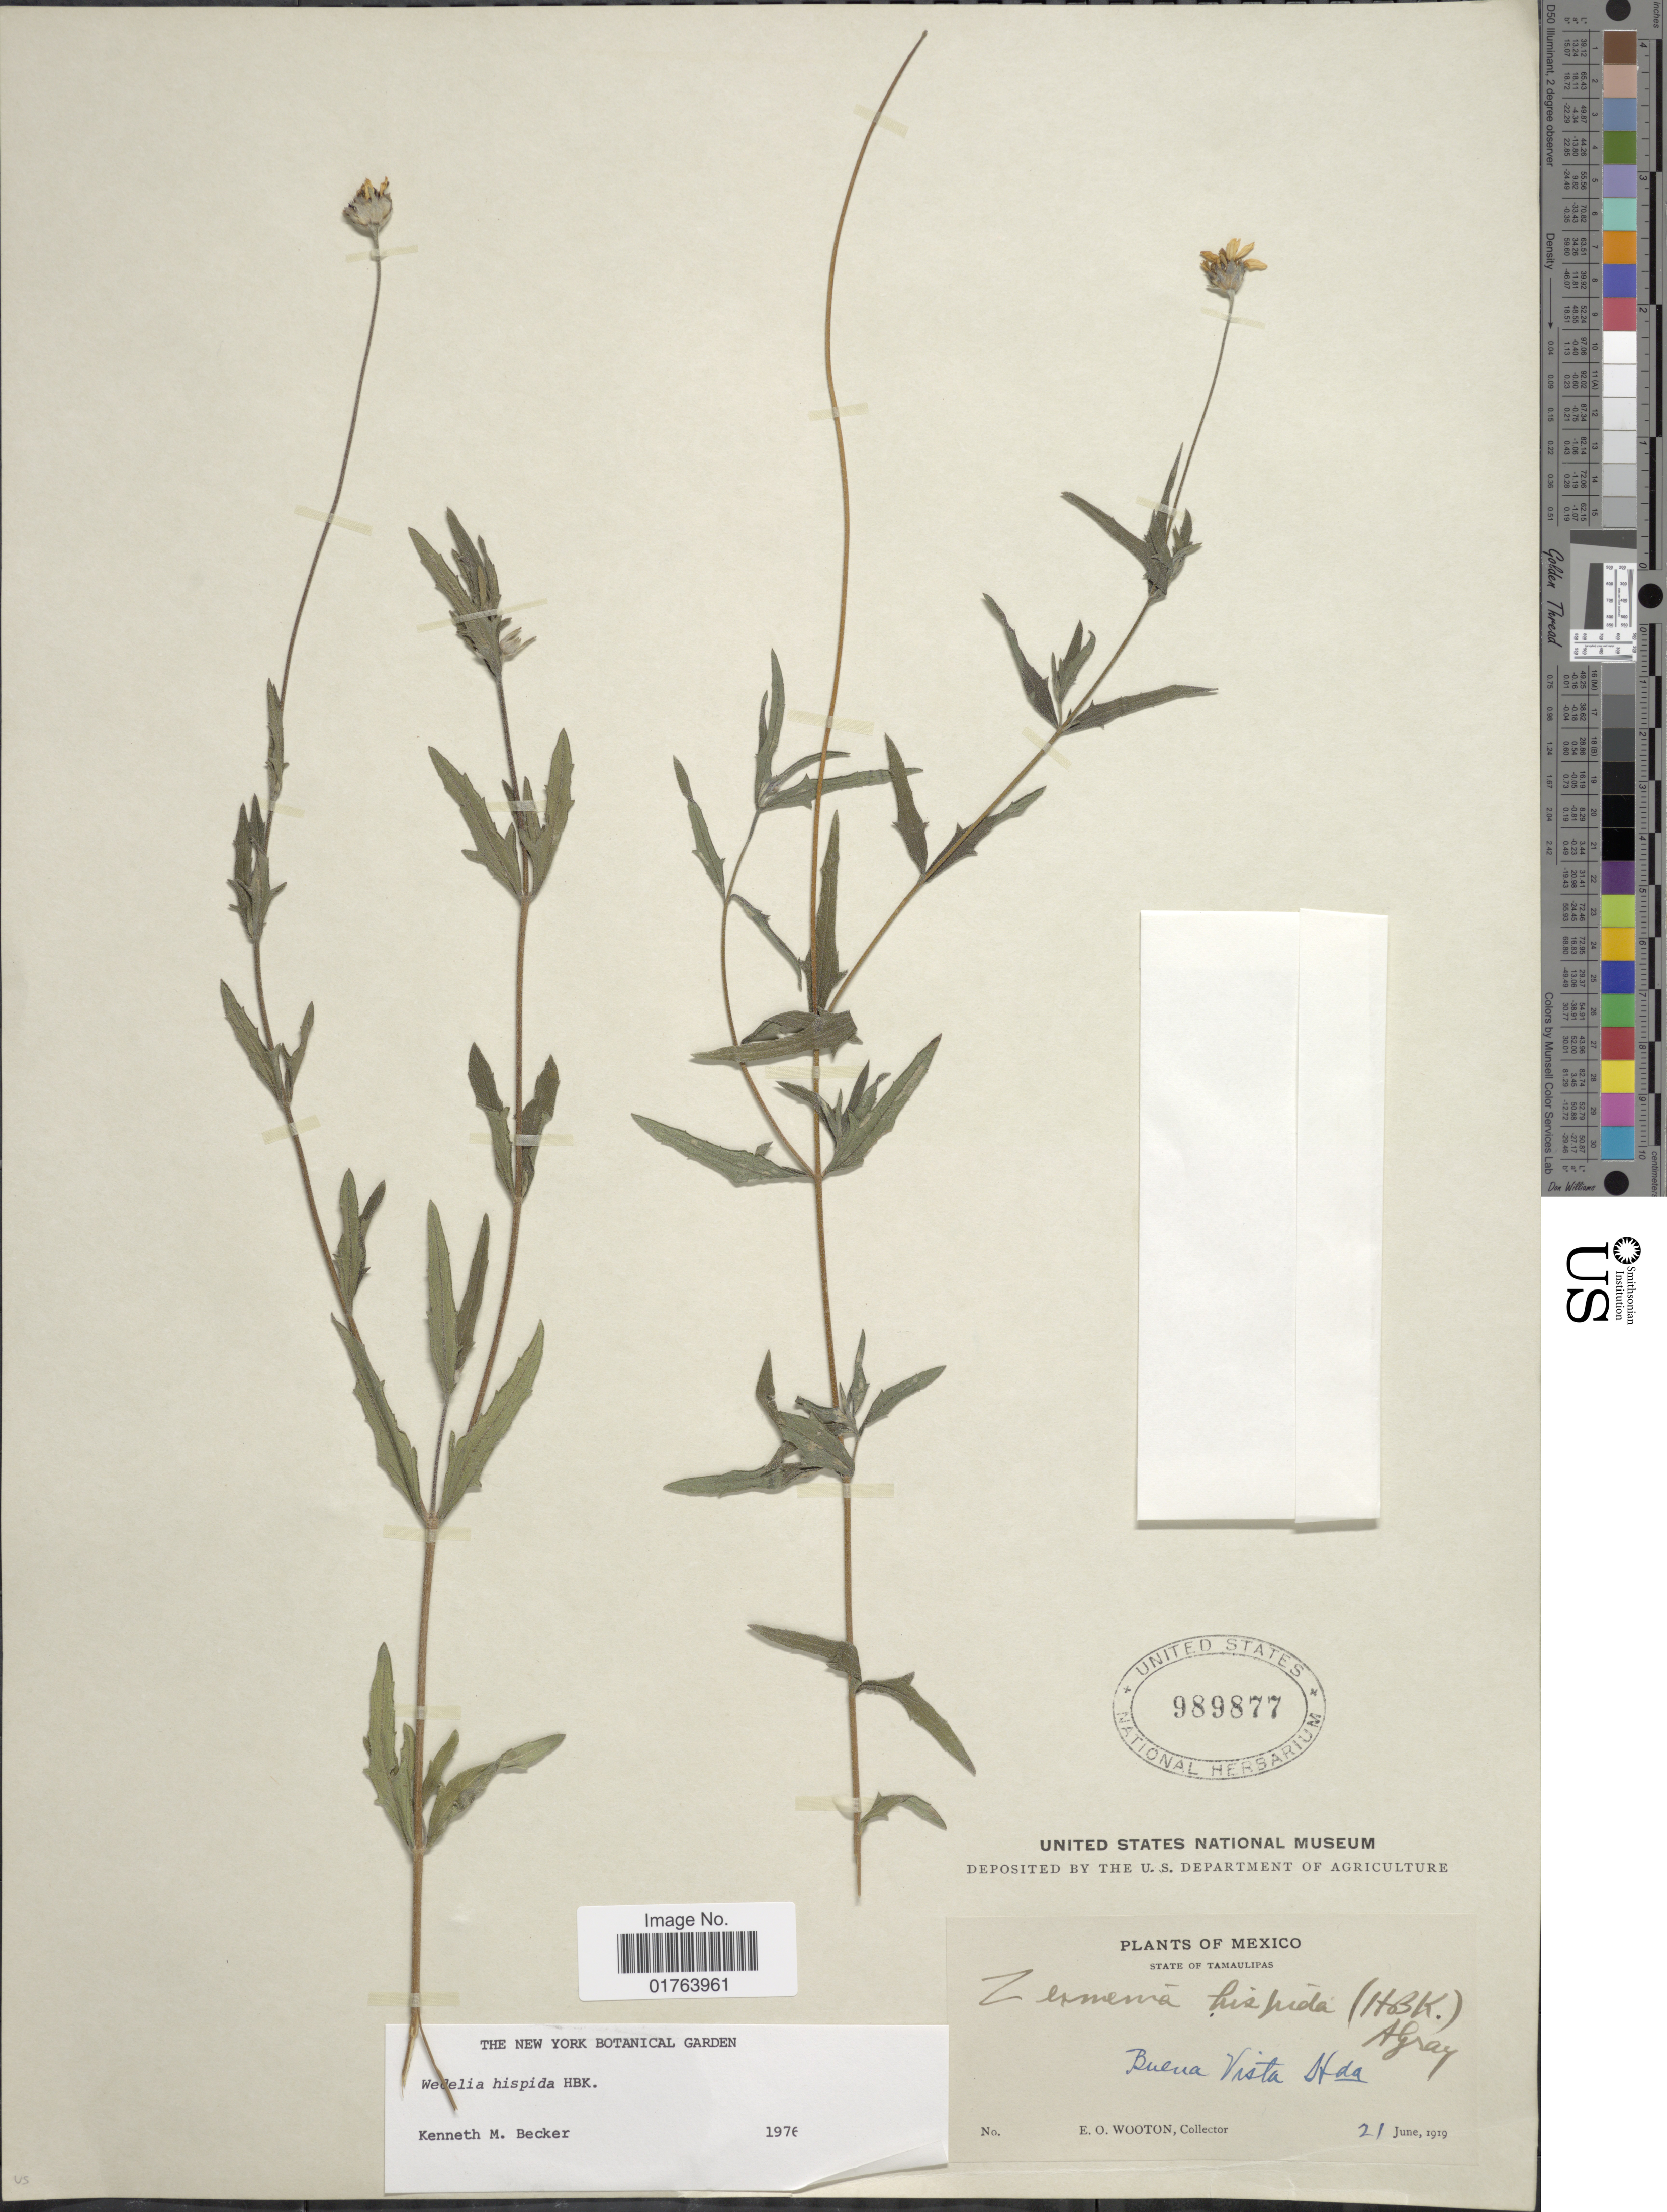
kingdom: Plantae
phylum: Tracheophyta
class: Magnoliopsida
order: Asterales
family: Asteraceae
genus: Wedelia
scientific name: Wedelia acapulcensis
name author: Kunth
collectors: E. O. Wooton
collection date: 1919-06-21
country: Mexico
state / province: Tamaulipas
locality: Buena Vista Hda.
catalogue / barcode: US 989877